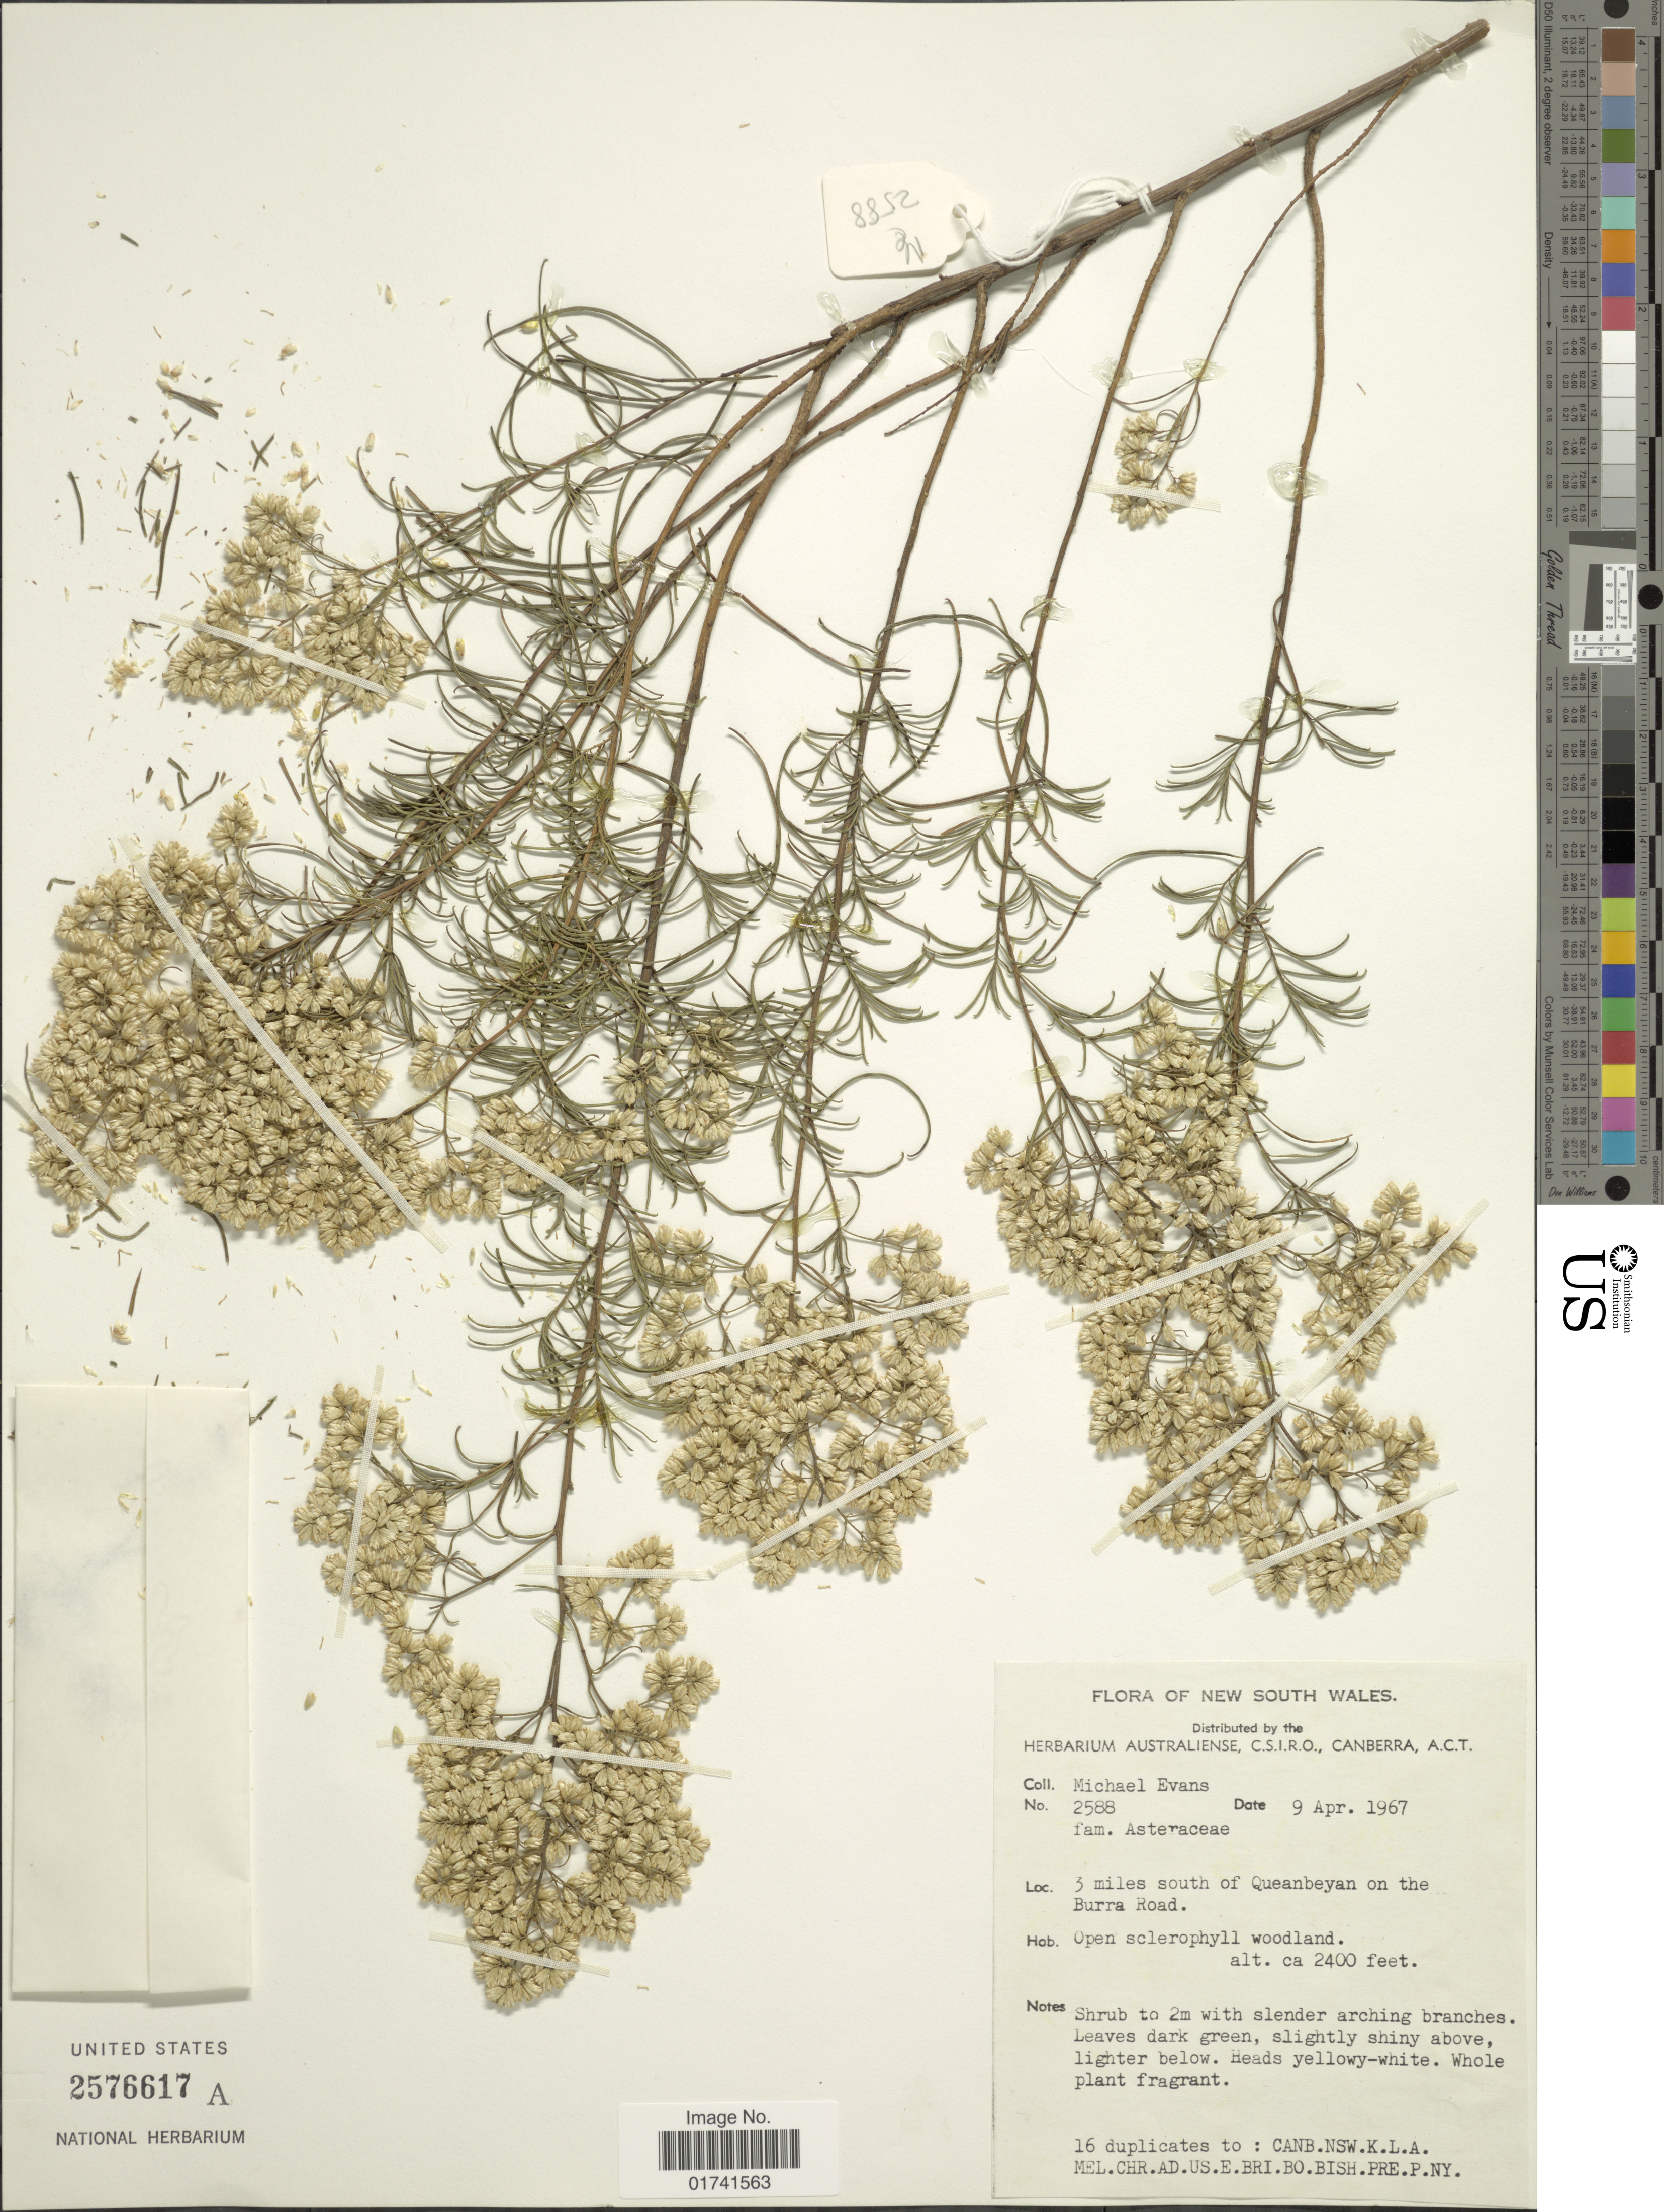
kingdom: Plantae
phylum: Tracheophyta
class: Magnoliopsida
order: Asterales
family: Asteraceae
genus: Cassinia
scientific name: Cassinia sp.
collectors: M. Evans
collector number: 2588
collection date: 1967-04-09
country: Australia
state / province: New South Wales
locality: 3 miles south of Queanbeyan on the Burra Road.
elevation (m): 732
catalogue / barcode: US 2576617A